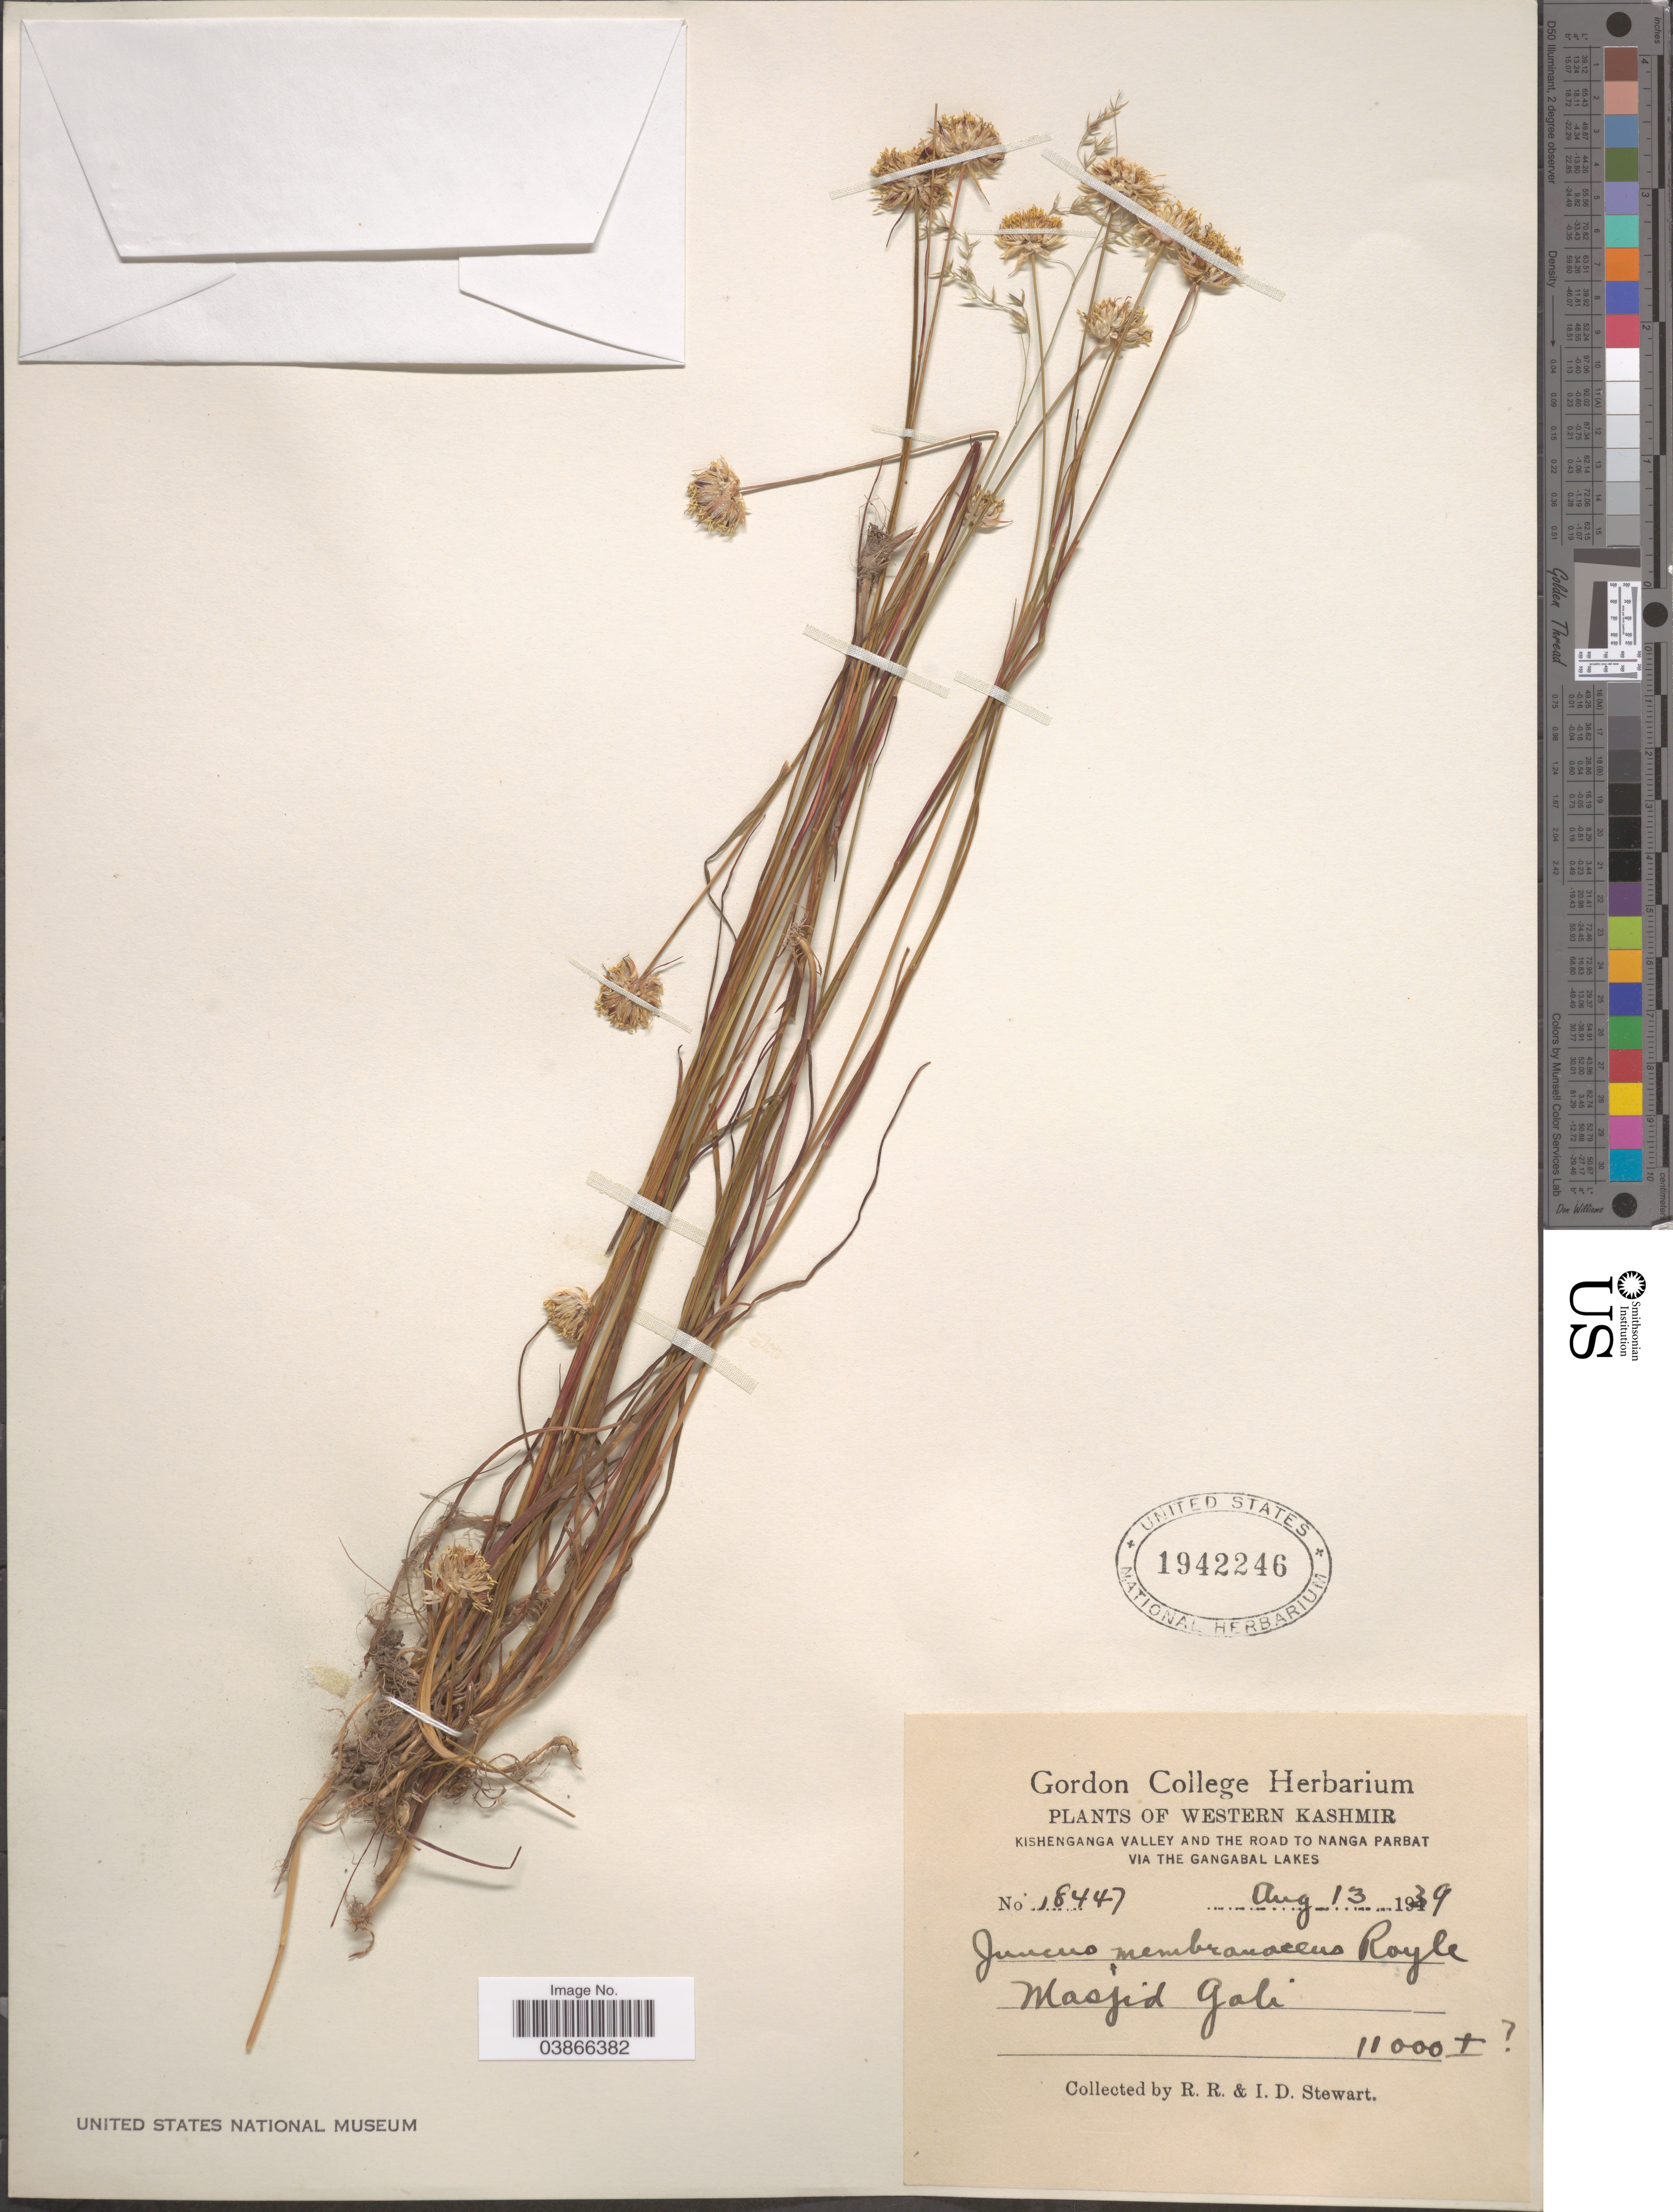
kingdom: Plantae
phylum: Tracheophyta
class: Liliopsida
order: Poales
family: Juncaceae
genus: Juncus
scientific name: Juncus membranaceus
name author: Royle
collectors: R. Stewart & I. Stewart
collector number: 18447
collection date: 1939-08-13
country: India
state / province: Jammu and Kashmir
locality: Western Kashmir. Kishenganga Valley and the Road to Nanga Parbat via the Gangabal Lakes. Masjid Gali.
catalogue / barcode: US 1942246